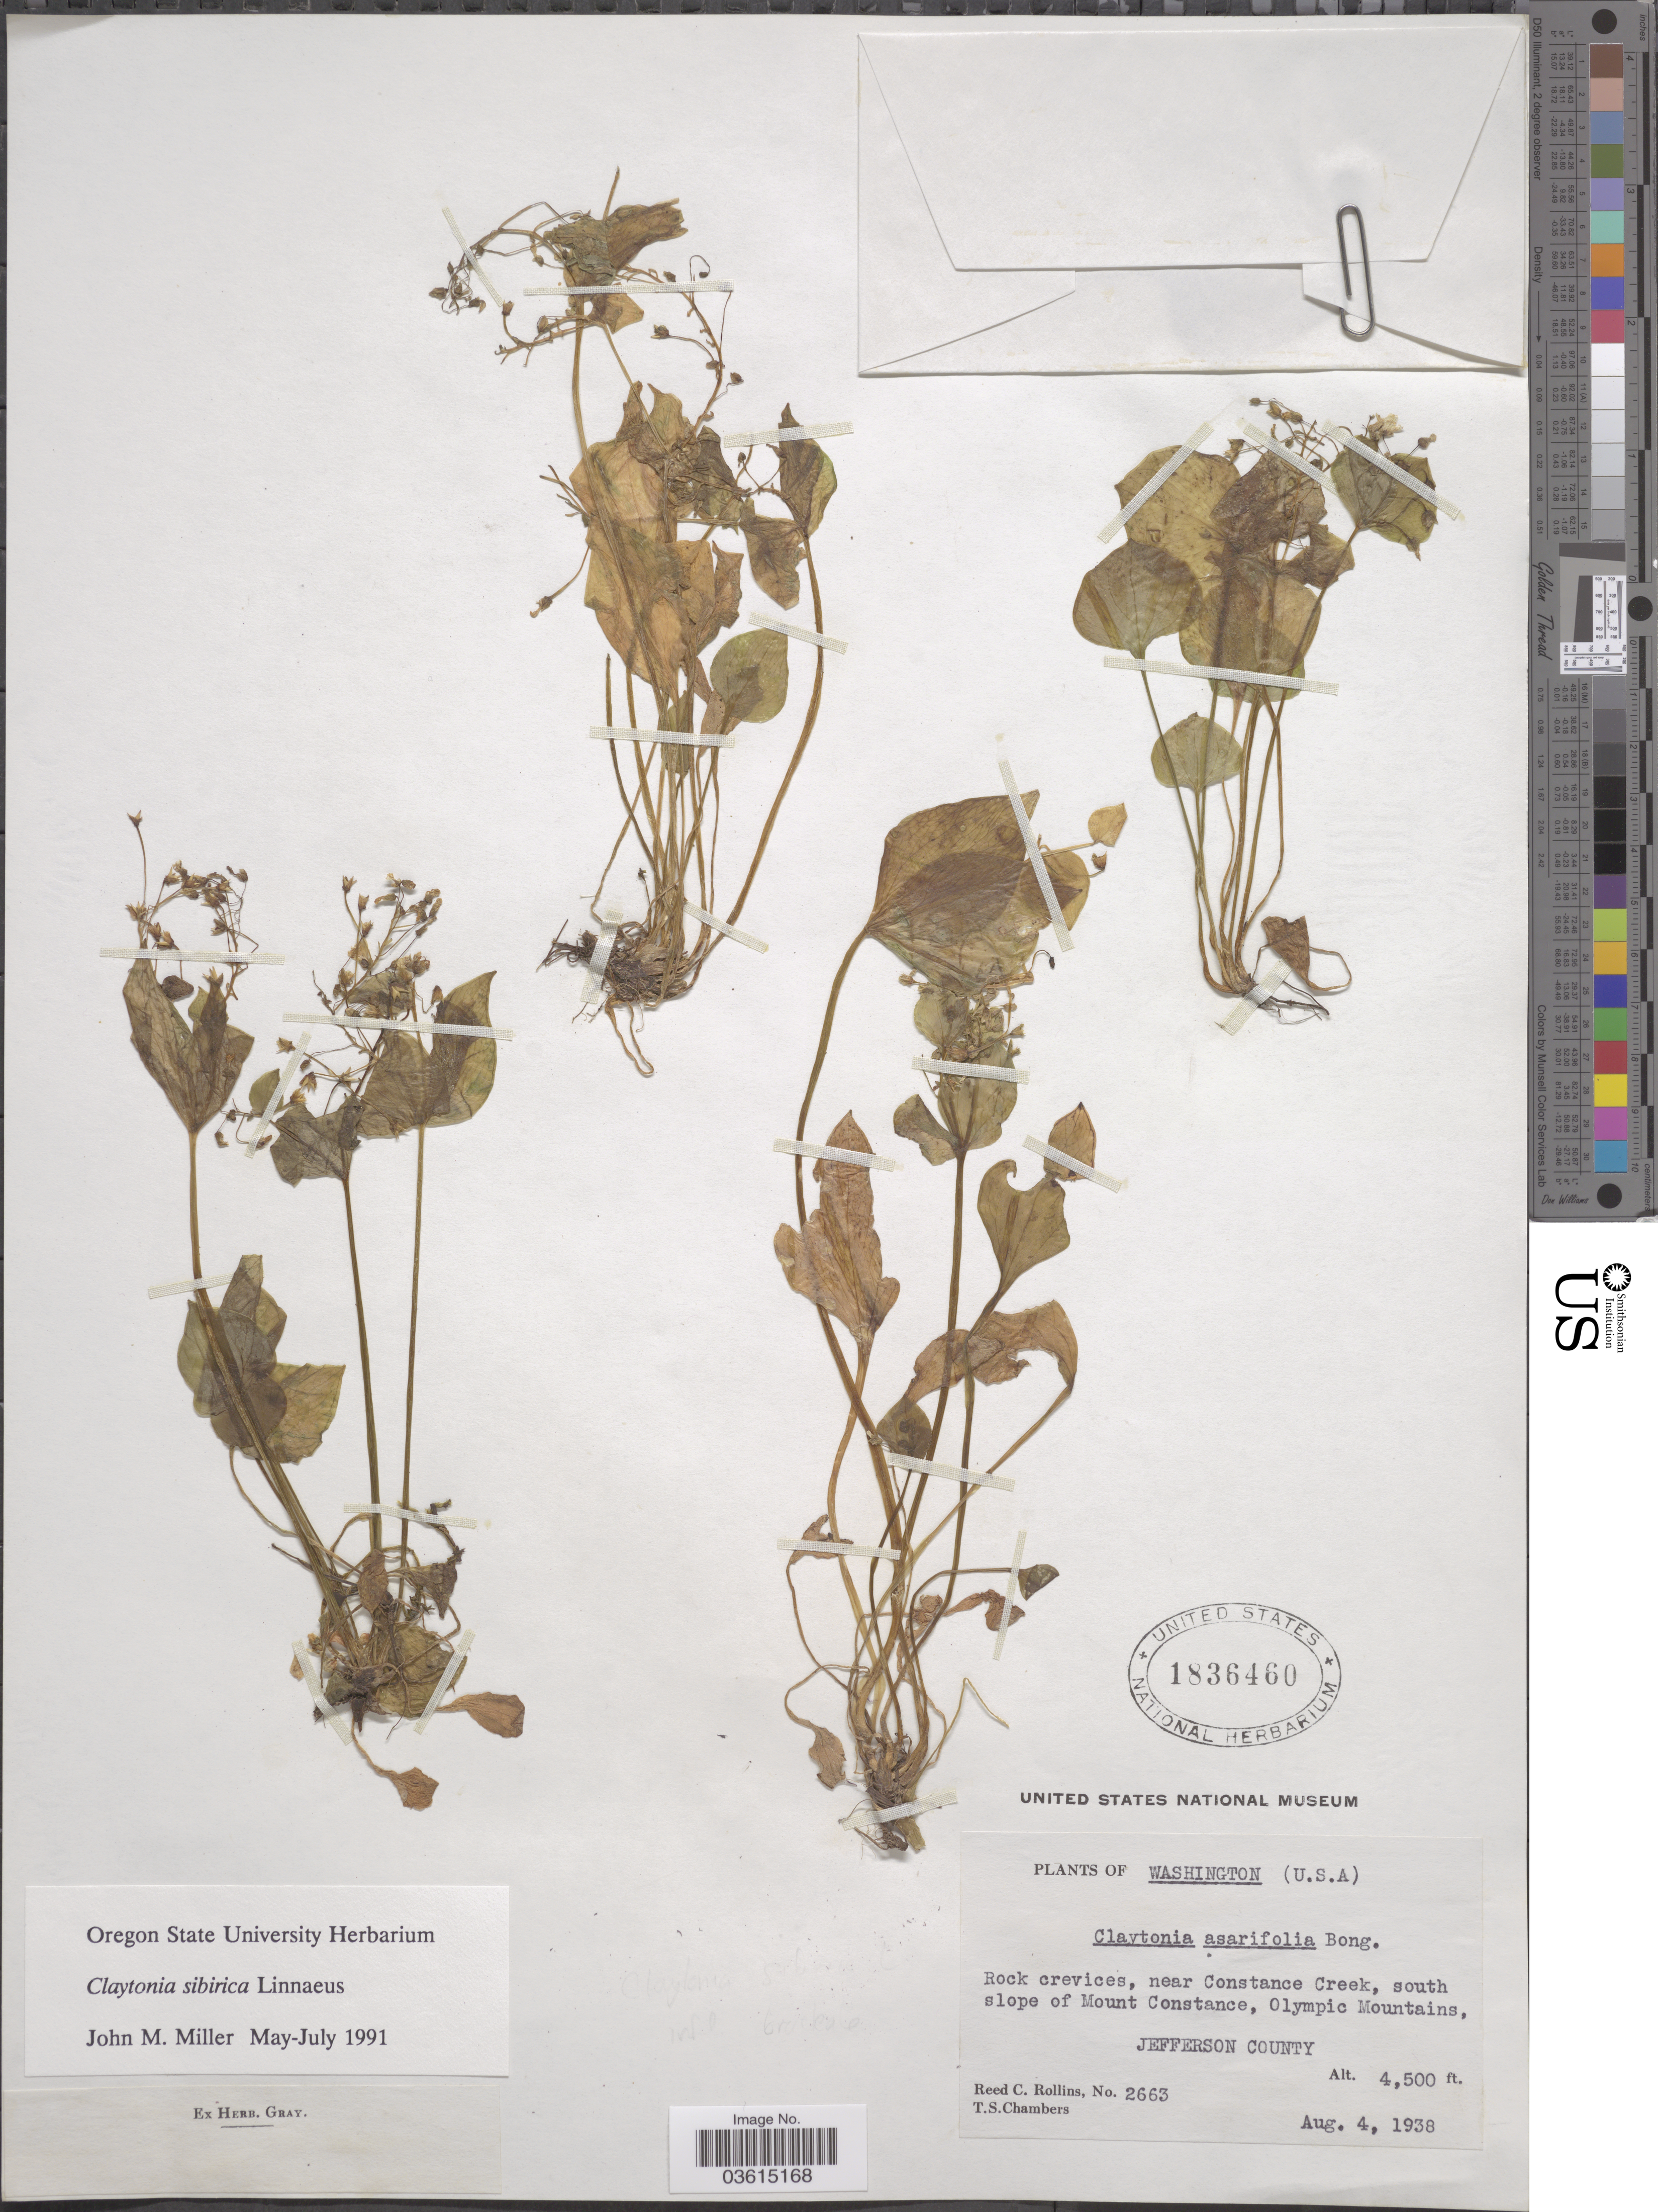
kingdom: Plantae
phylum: Tracheophyta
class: Magnoliopsida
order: Caryophyllales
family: Montiaceae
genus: Claytonia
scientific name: Claytonia sibirica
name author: L.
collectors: R. C. Rollins & T. Chambers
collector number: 2663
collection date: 1938-08-04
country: United States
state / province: Washington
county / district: Jefferson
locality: Rock crevices, near Constance Creek, south slope of Mount Constance, Olympic Mountains, Jefferson County.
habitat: rock crevices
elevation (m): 1372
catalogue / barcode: US 1836460